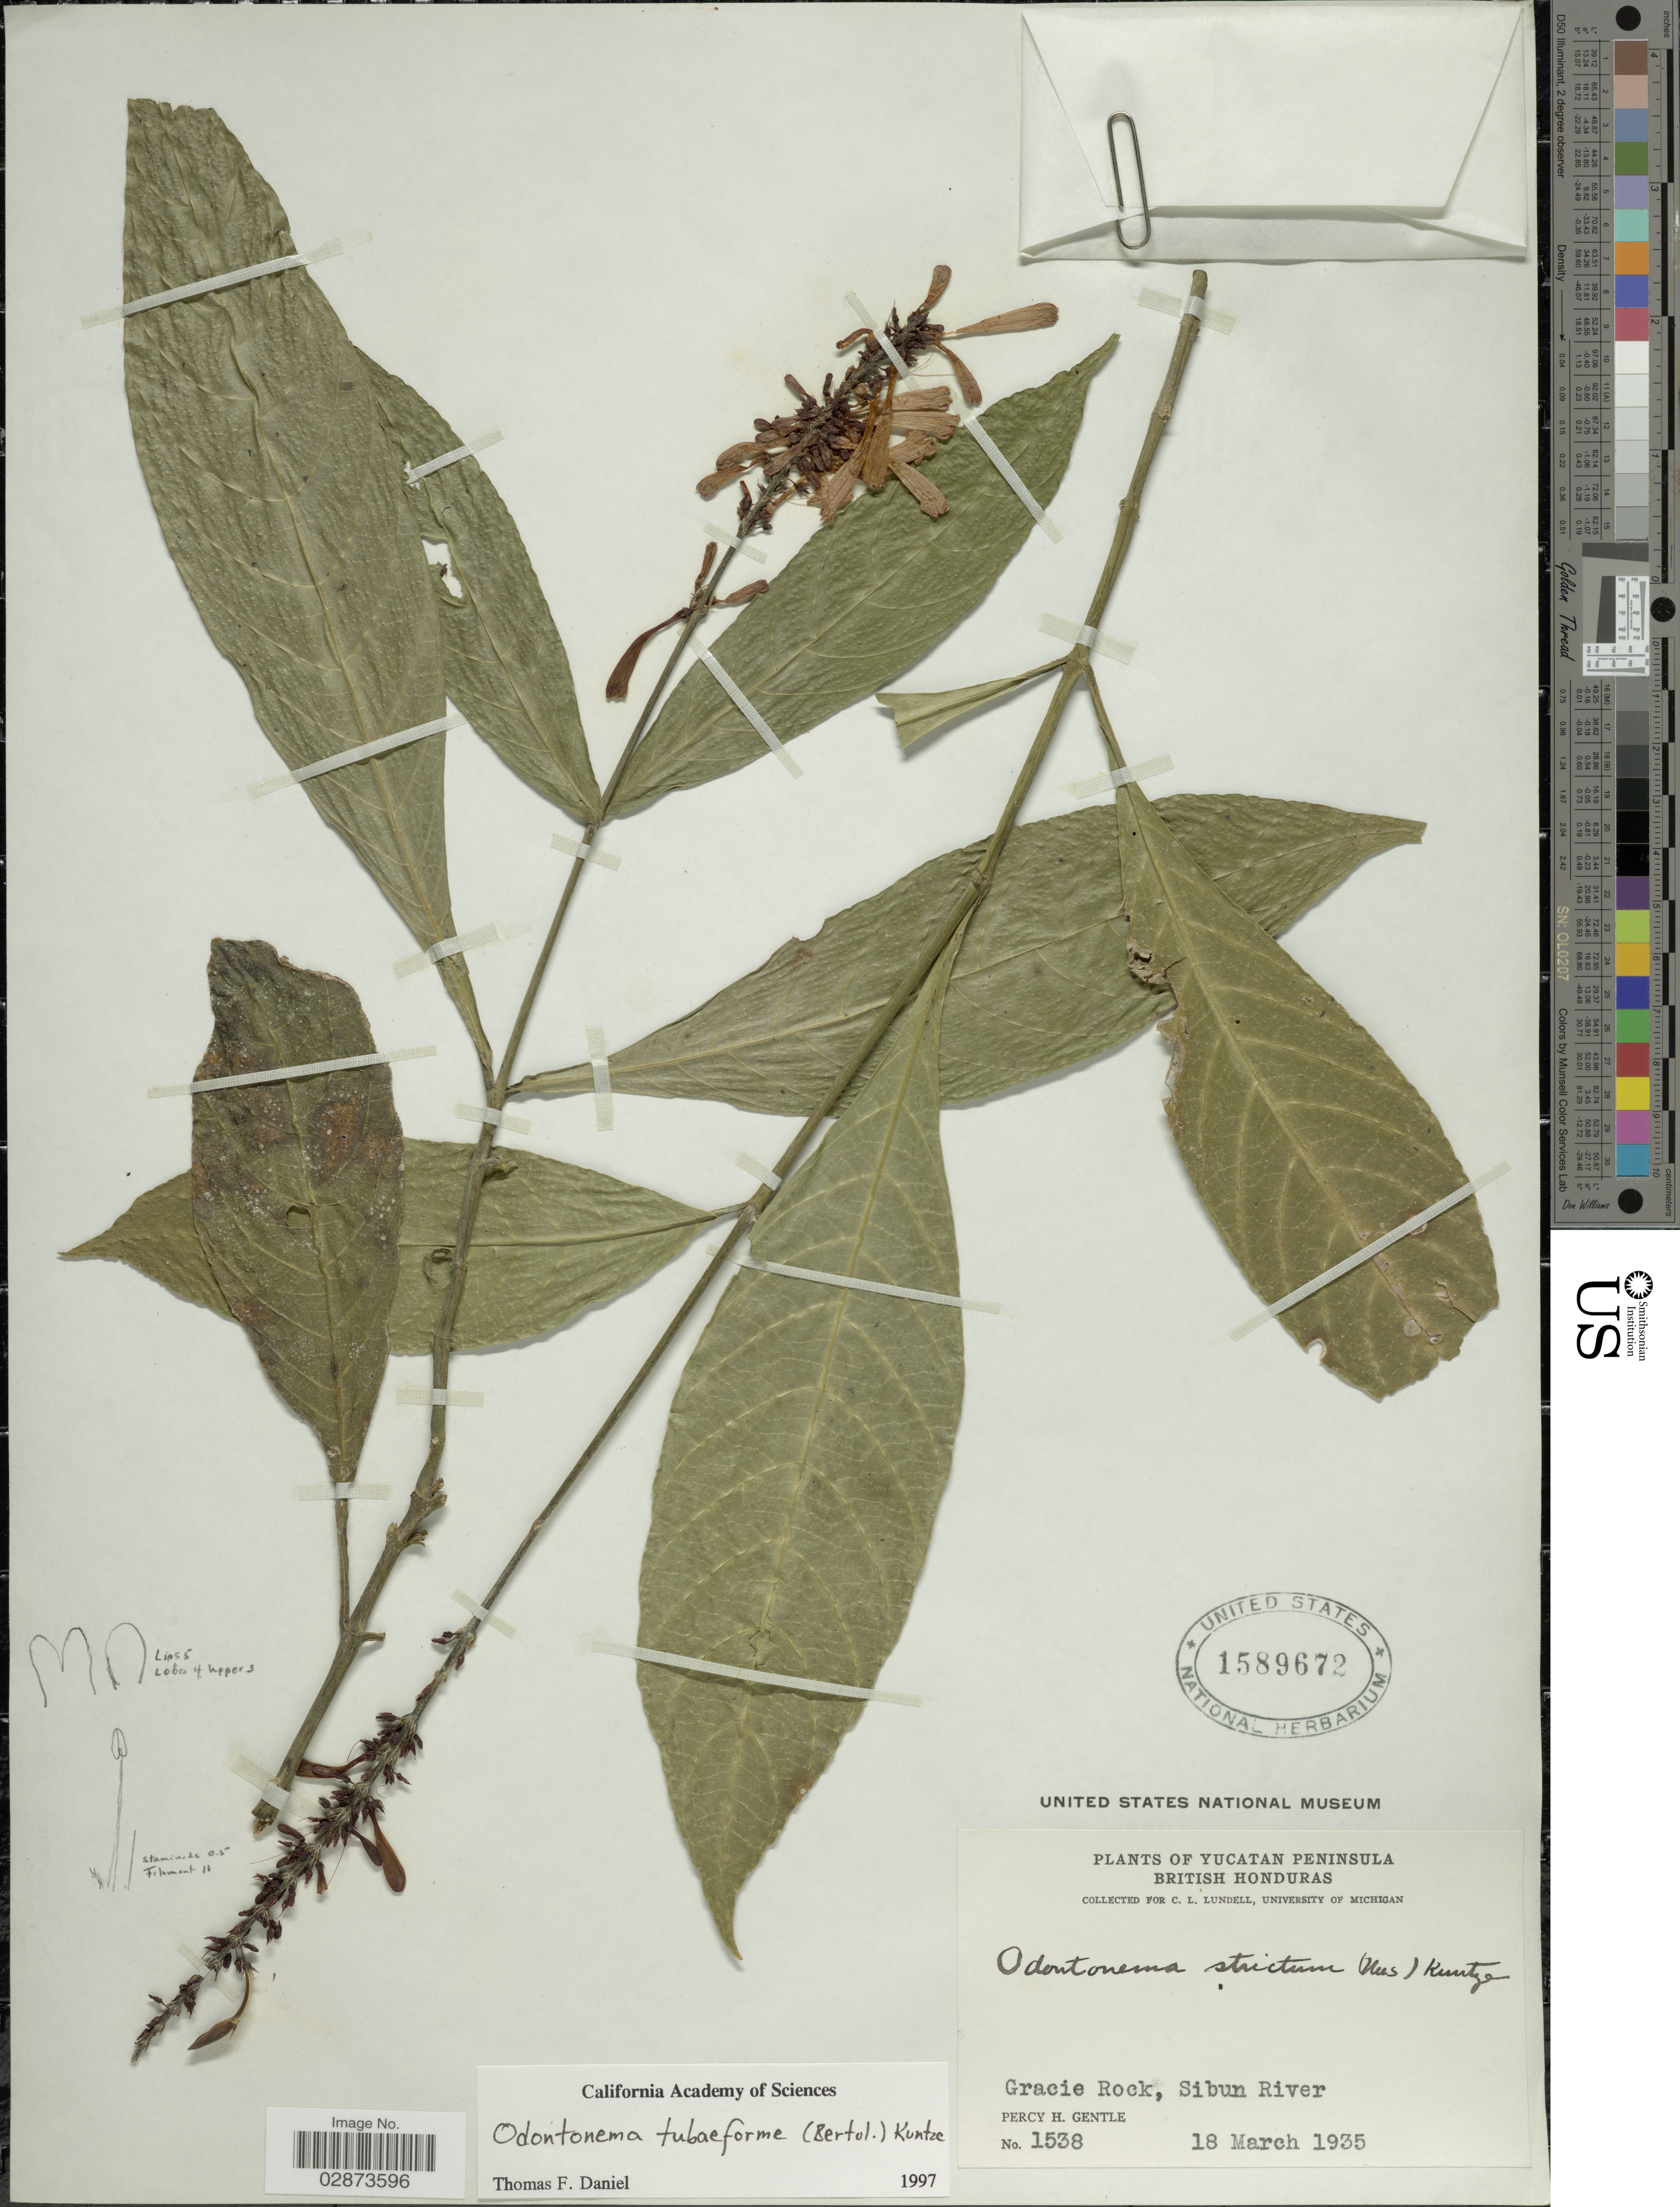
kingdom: Plantae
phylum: Tracheophyta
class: Magnoliopsida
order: Lamiales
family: Acanthaceae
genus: Odontonema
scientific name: Odontonema tubaeforme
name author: (Bertol.) Kuntze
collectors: P. H. Gentle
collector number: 1538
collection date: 1935-03-18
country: Belize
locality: Yucatan Peninsula. British Honduras. Gracie Rock, Sibun River.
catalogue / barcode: US 1589672